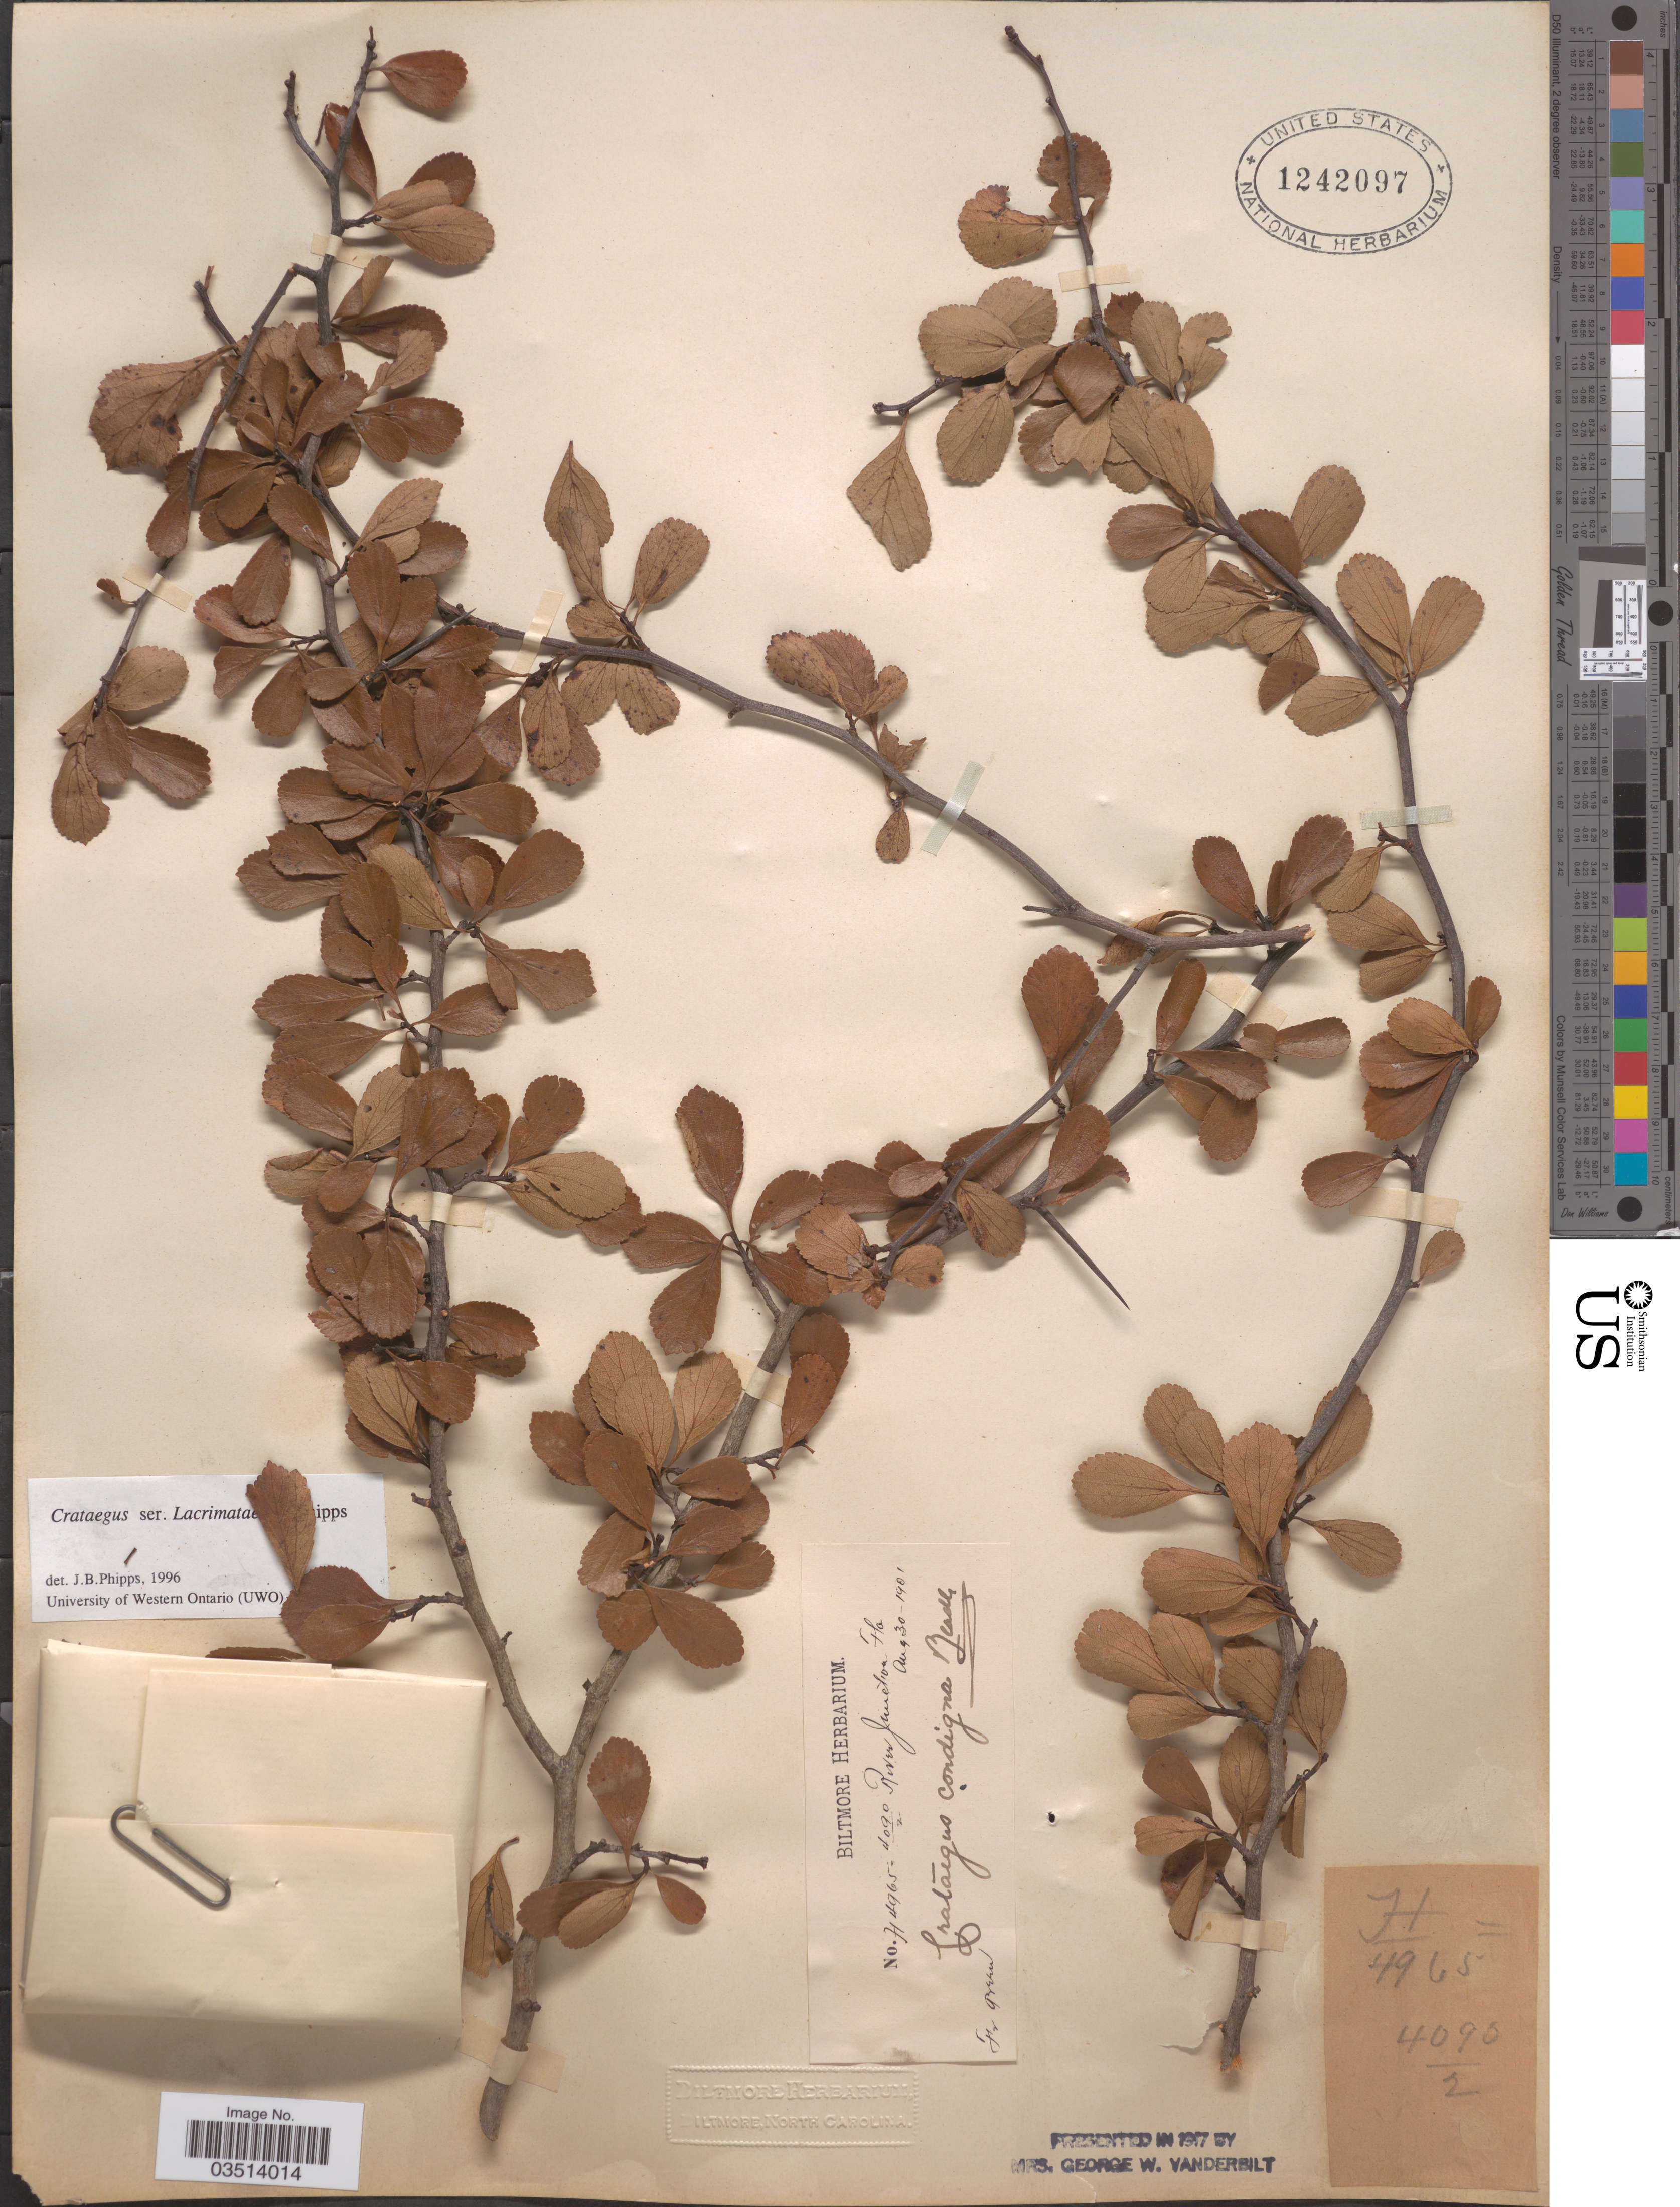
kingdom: Plantae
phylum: Tracheophyta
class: Magnoliopsida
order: Rosales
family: Rosaceae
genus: Crataegus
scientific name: Crataegus condigna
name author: Beadle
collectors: ex herb. Biltmore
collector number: H4965=4090-2?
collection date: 1901-08-30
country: United States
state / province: Florida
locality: River Junction.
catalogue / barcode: US 1242097